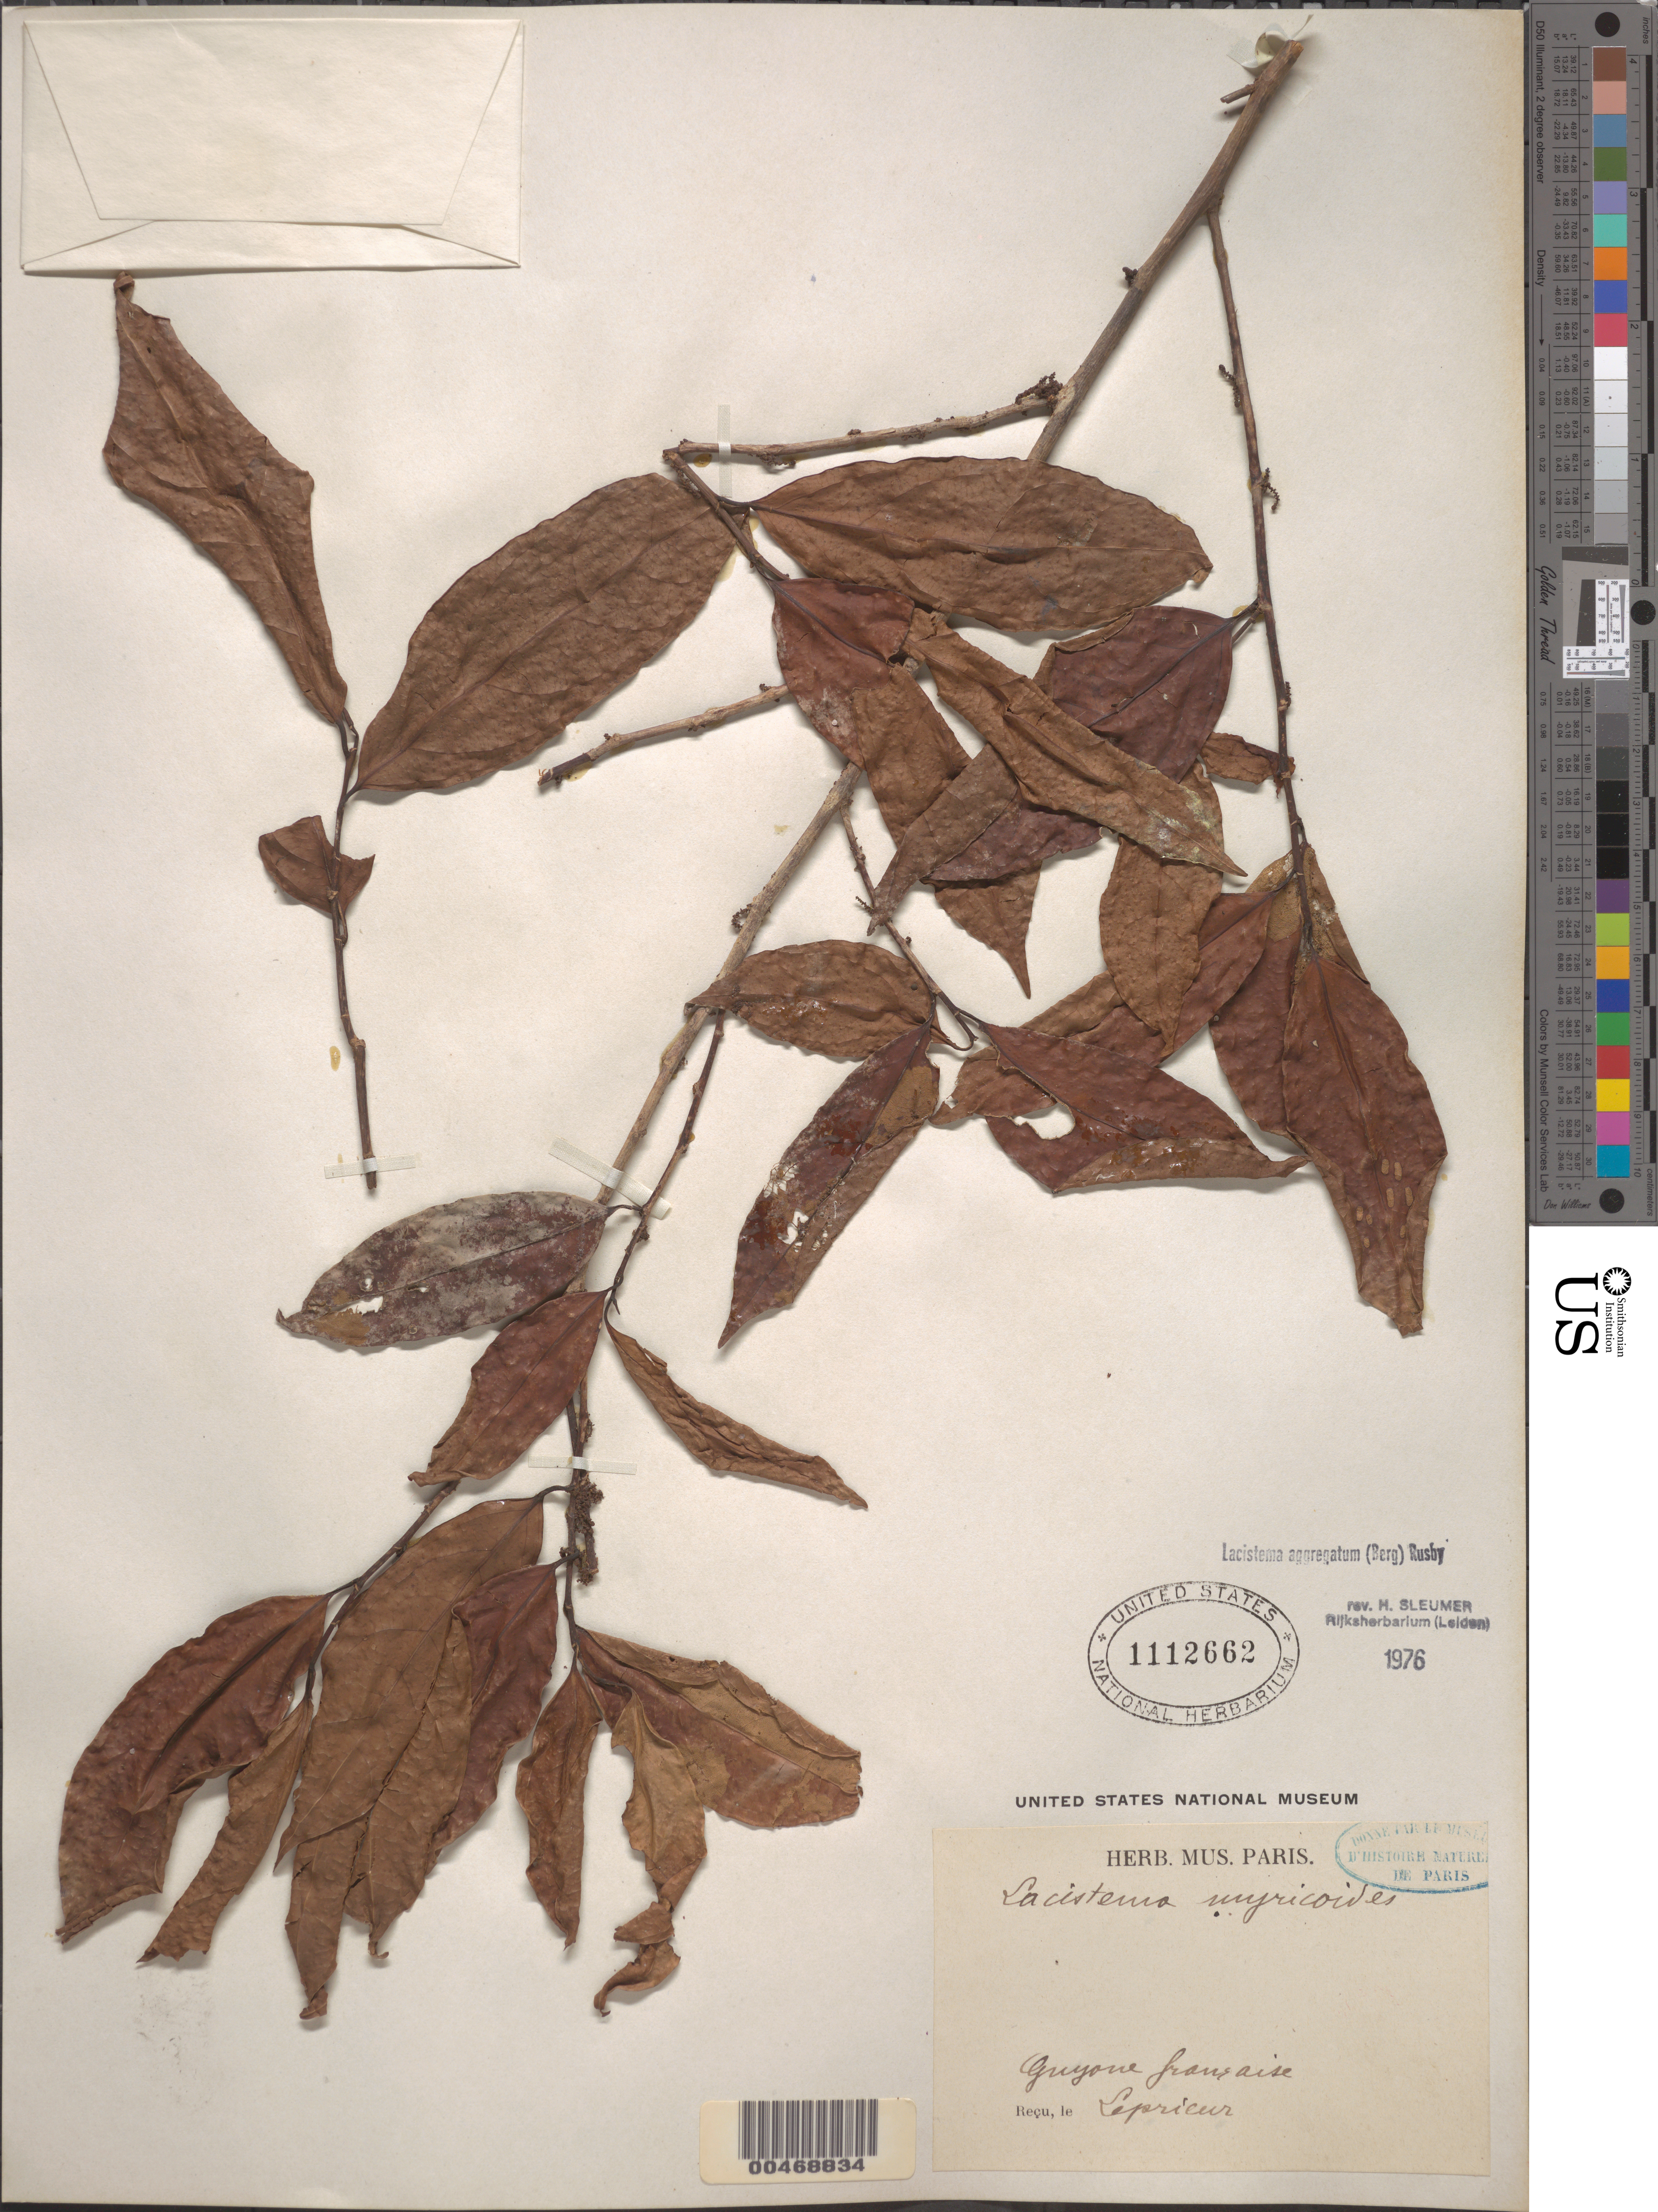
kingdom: Plantae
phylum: Tracheophyta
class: Magnoliopsida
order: Malpighiales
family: Lacistemataceae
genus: Lacistema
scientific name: Lacistema aggregatum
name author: (P.J. Bergius) Rusby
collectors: F. M. R. Leprieur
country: French Guiana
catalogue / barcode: US 1112662